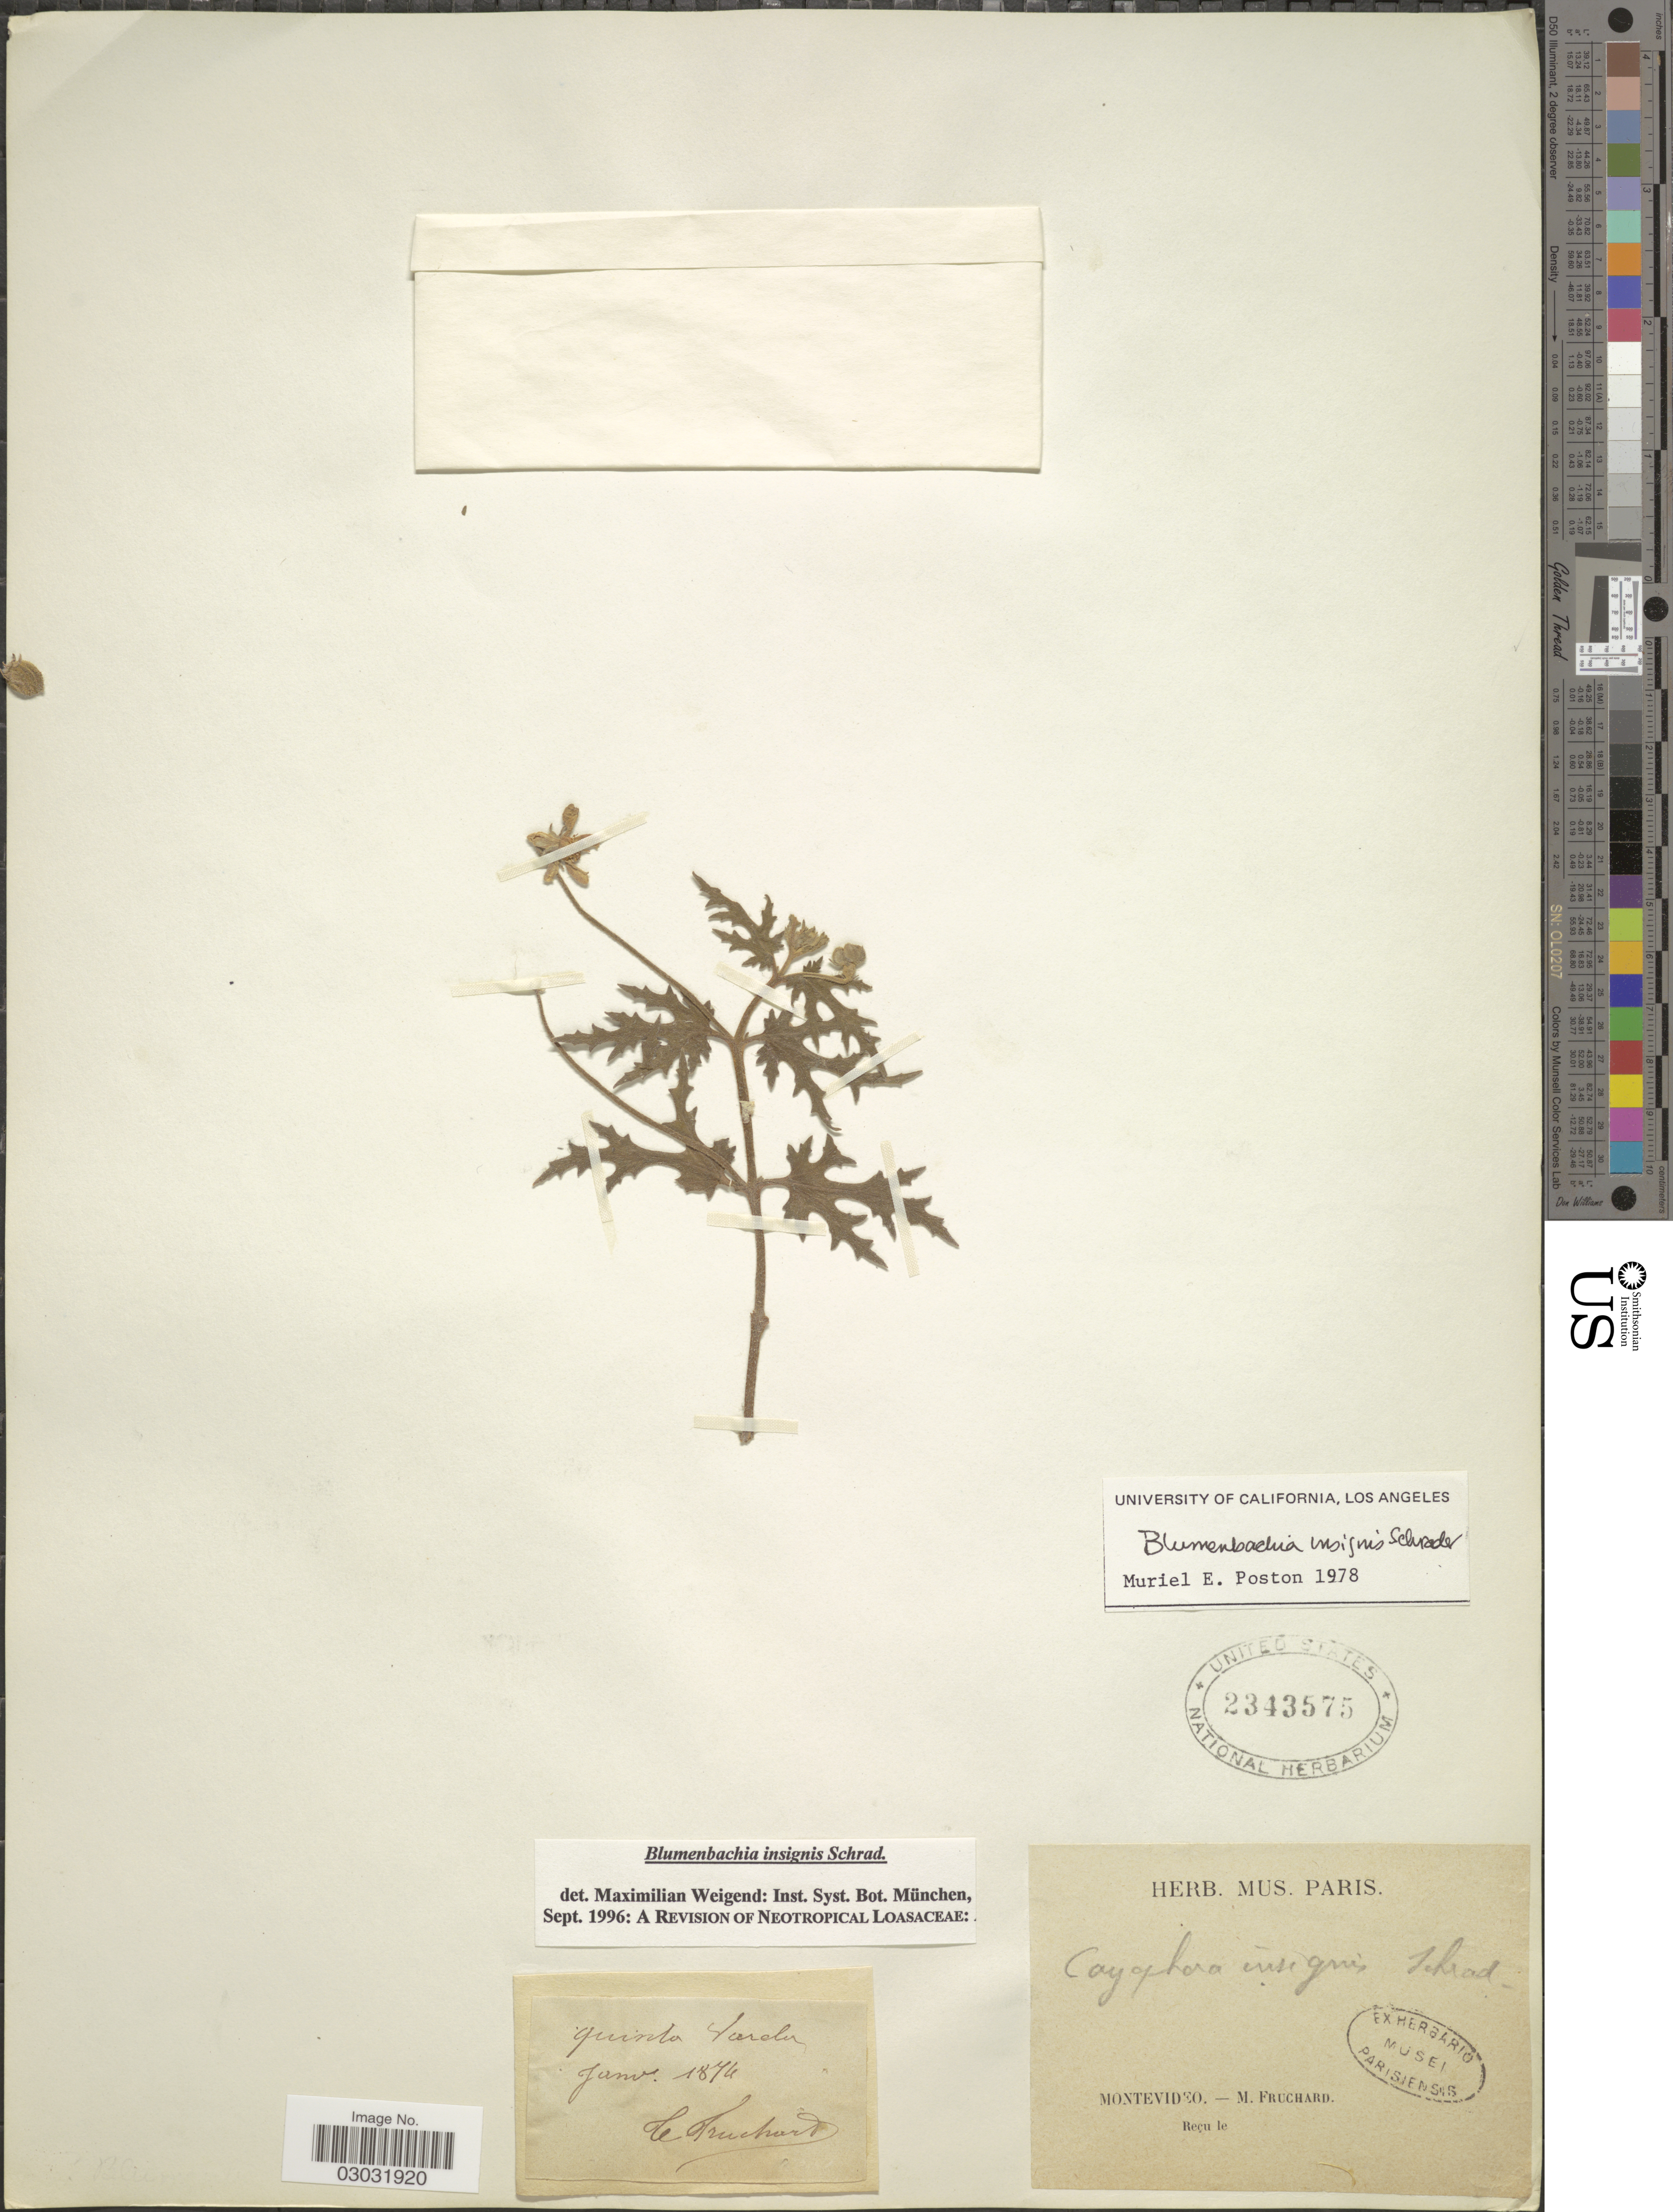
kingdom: Plantae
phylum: Tracheophyta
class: Magnoliopsida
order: Cornales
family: Loasaceae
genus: Blumenbachia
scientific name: Blumenbachia insignis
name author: Schrad.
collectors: M. Fruchard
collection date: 1874-01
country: Uruguay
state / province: Montevideo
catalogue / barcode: US 2343575